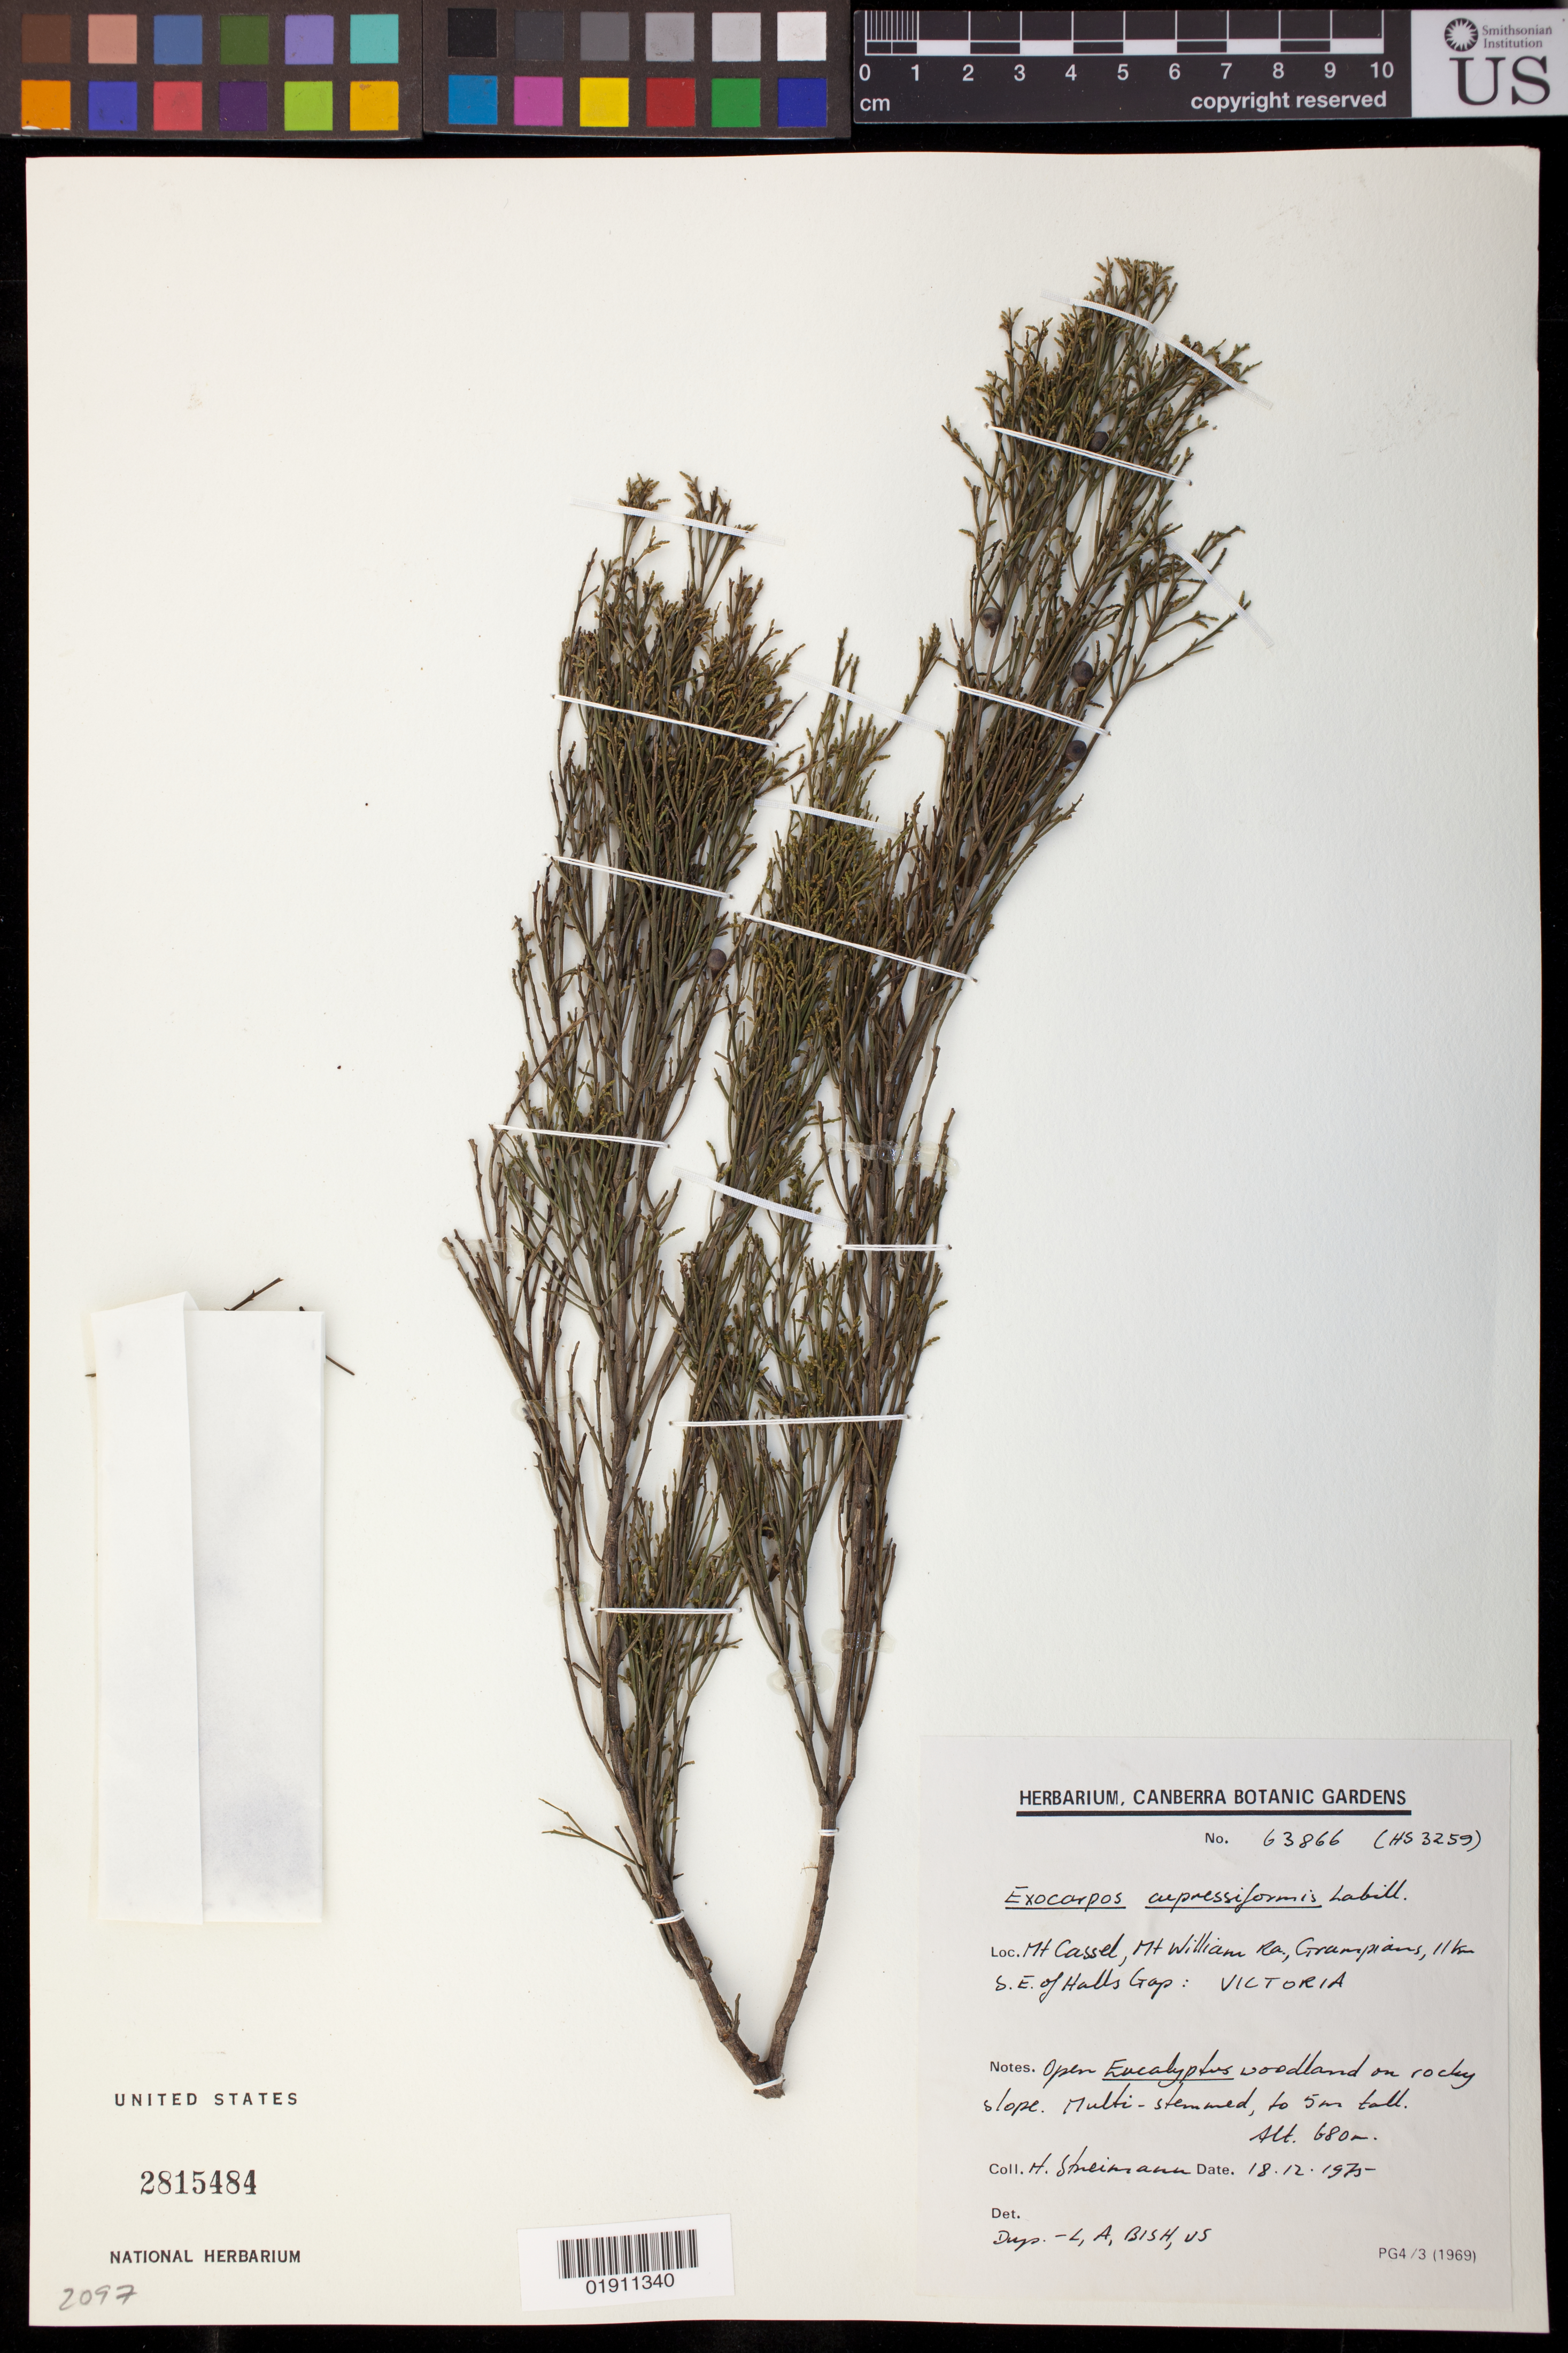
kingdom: Plantae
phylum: Tracheophyta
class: Magnoliopsida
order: Santalales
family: Santalaceae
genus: Exocarpos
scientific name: Exocarpos cupressiformis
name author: Labill.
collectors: H. Streimann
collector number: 63866 (HS 3259)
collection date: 1975-12-18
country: Australia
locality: Mt Cassel, Mt William Ra., Grampians, 11 km S.E. of Halls Gap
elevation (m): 680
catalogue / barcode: US 2815484